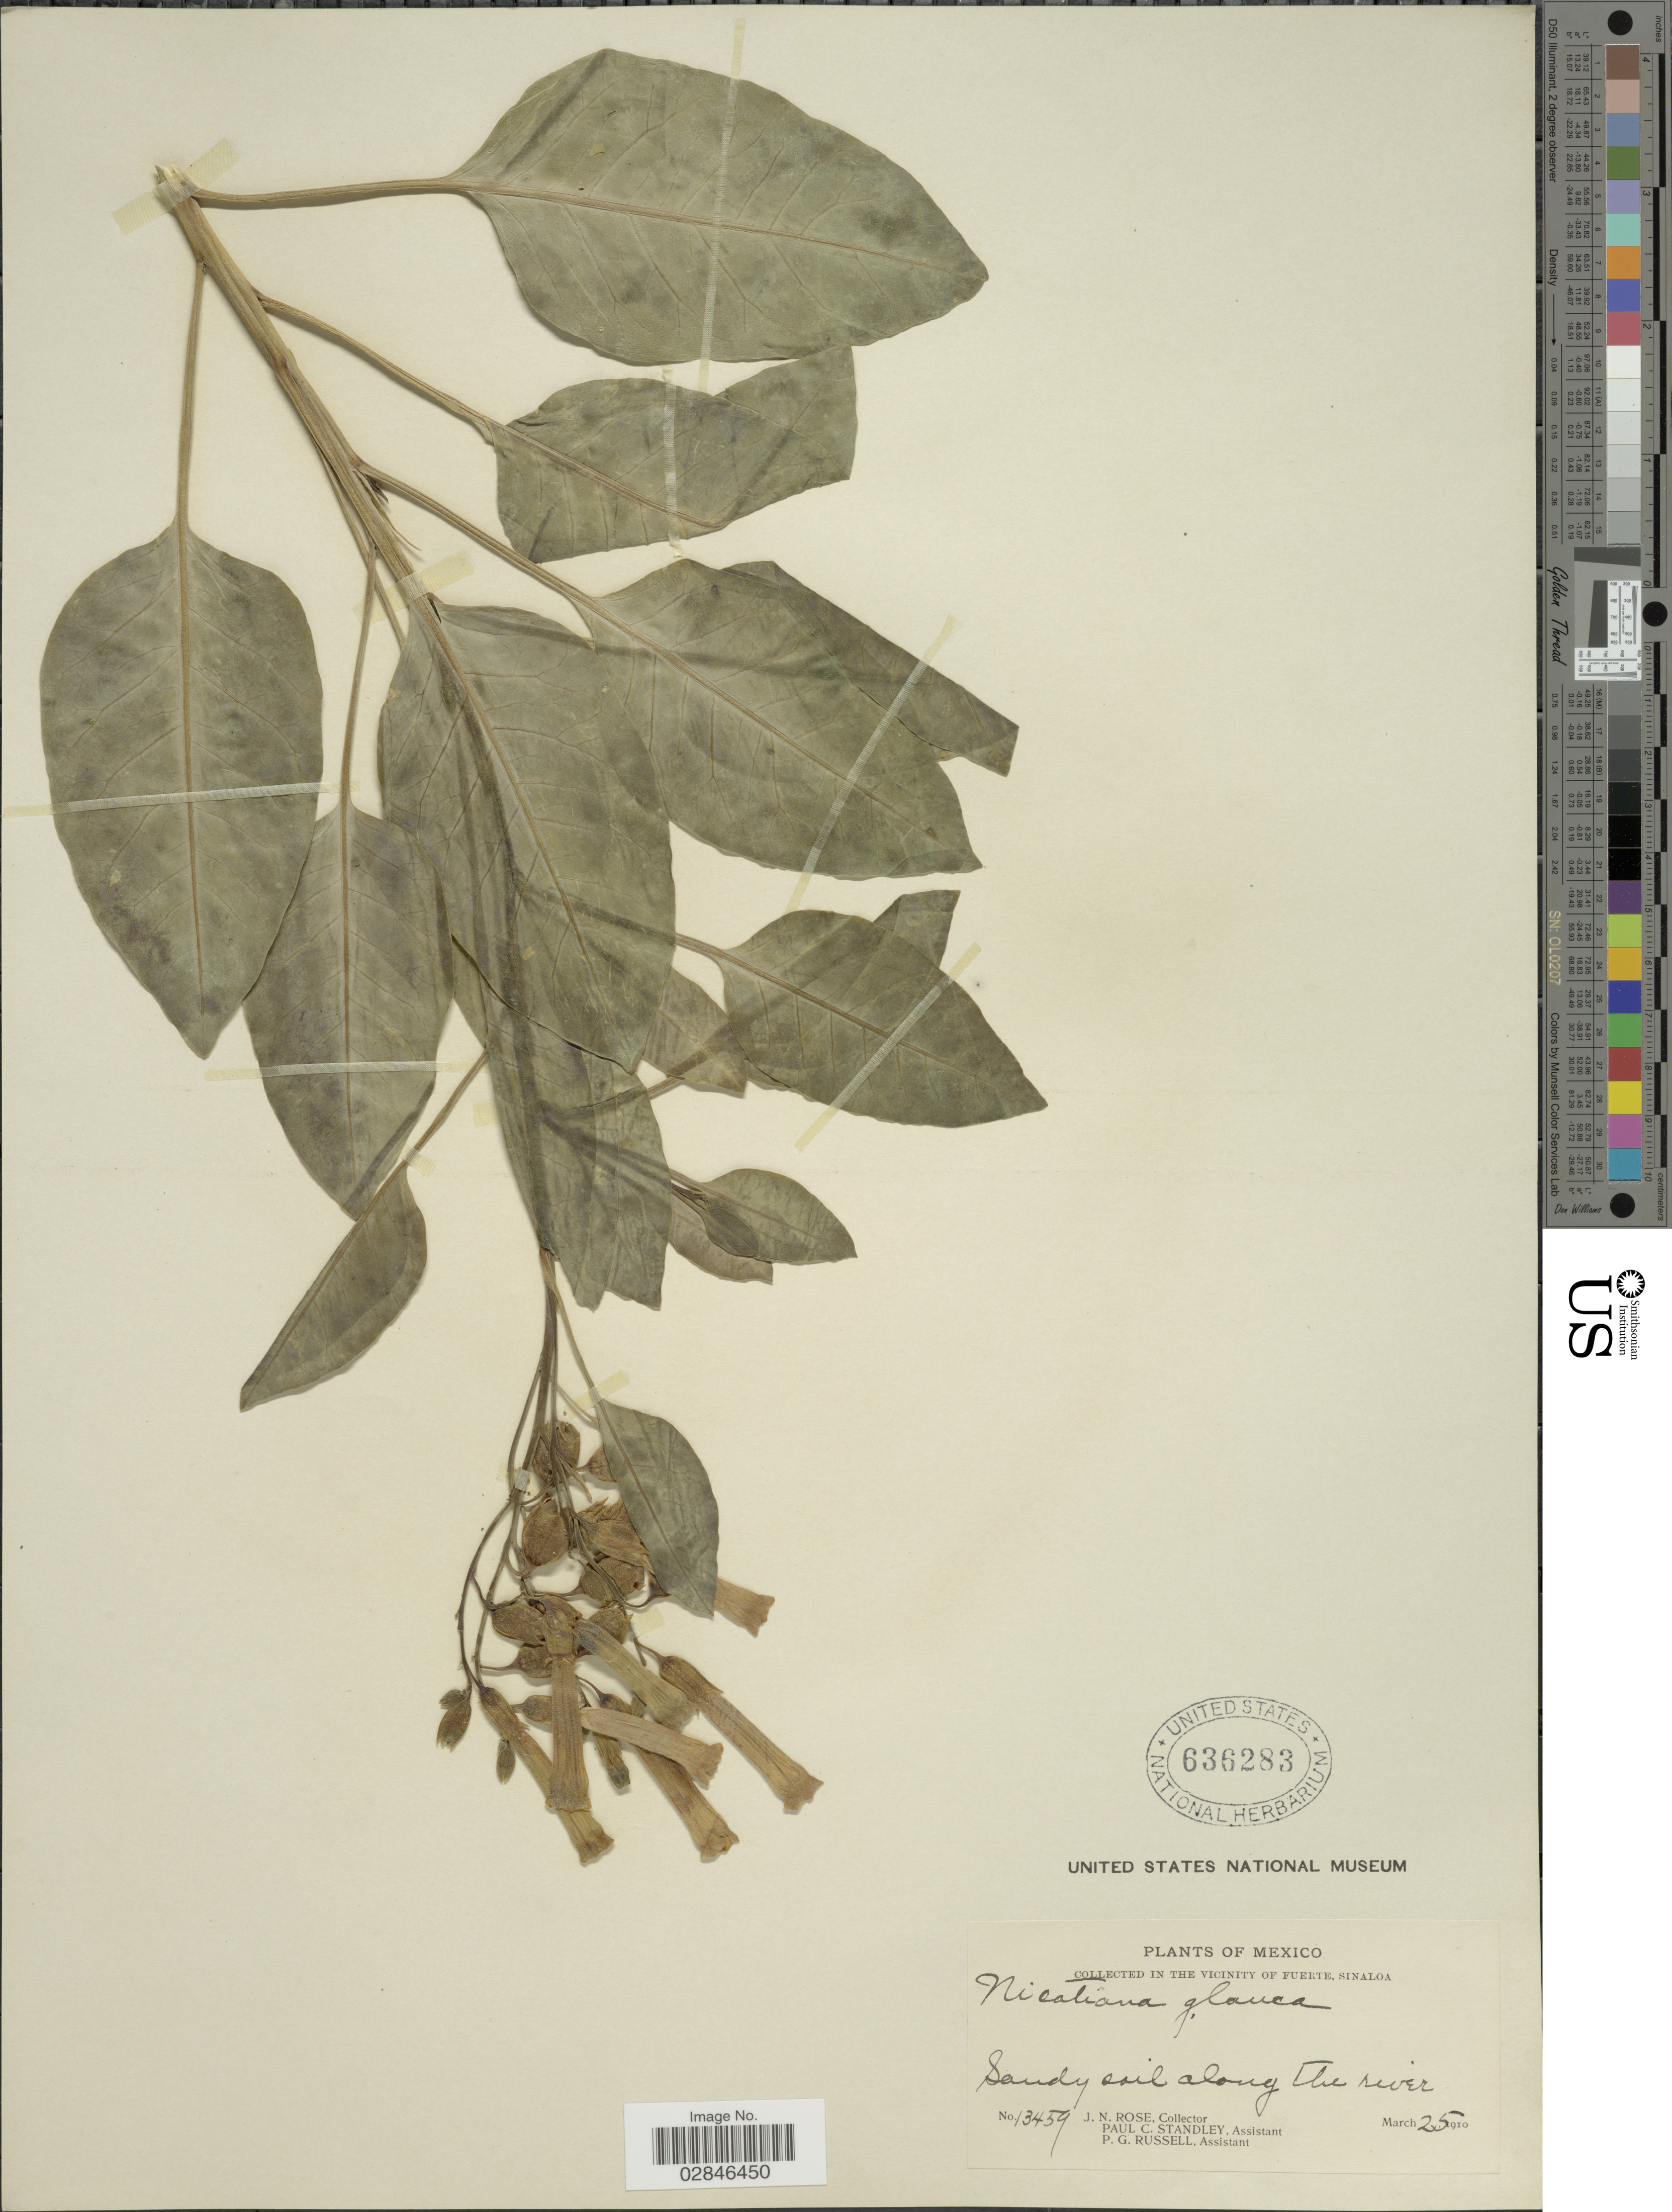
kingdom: Plantae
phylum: Tracheophyta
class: Magnoliopsida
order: Solanales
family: Solanaceae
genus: Nicotiana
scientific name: Nicotiana glauca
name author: Graham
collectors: J. N. Rose, P. C. Standley & P. G. Russell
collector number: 13459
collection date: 1910-03-25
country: Mexico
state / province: Sinaloa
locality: In the vicinity of Fuerte, Sandy soil along the river.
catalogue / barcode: US 636283